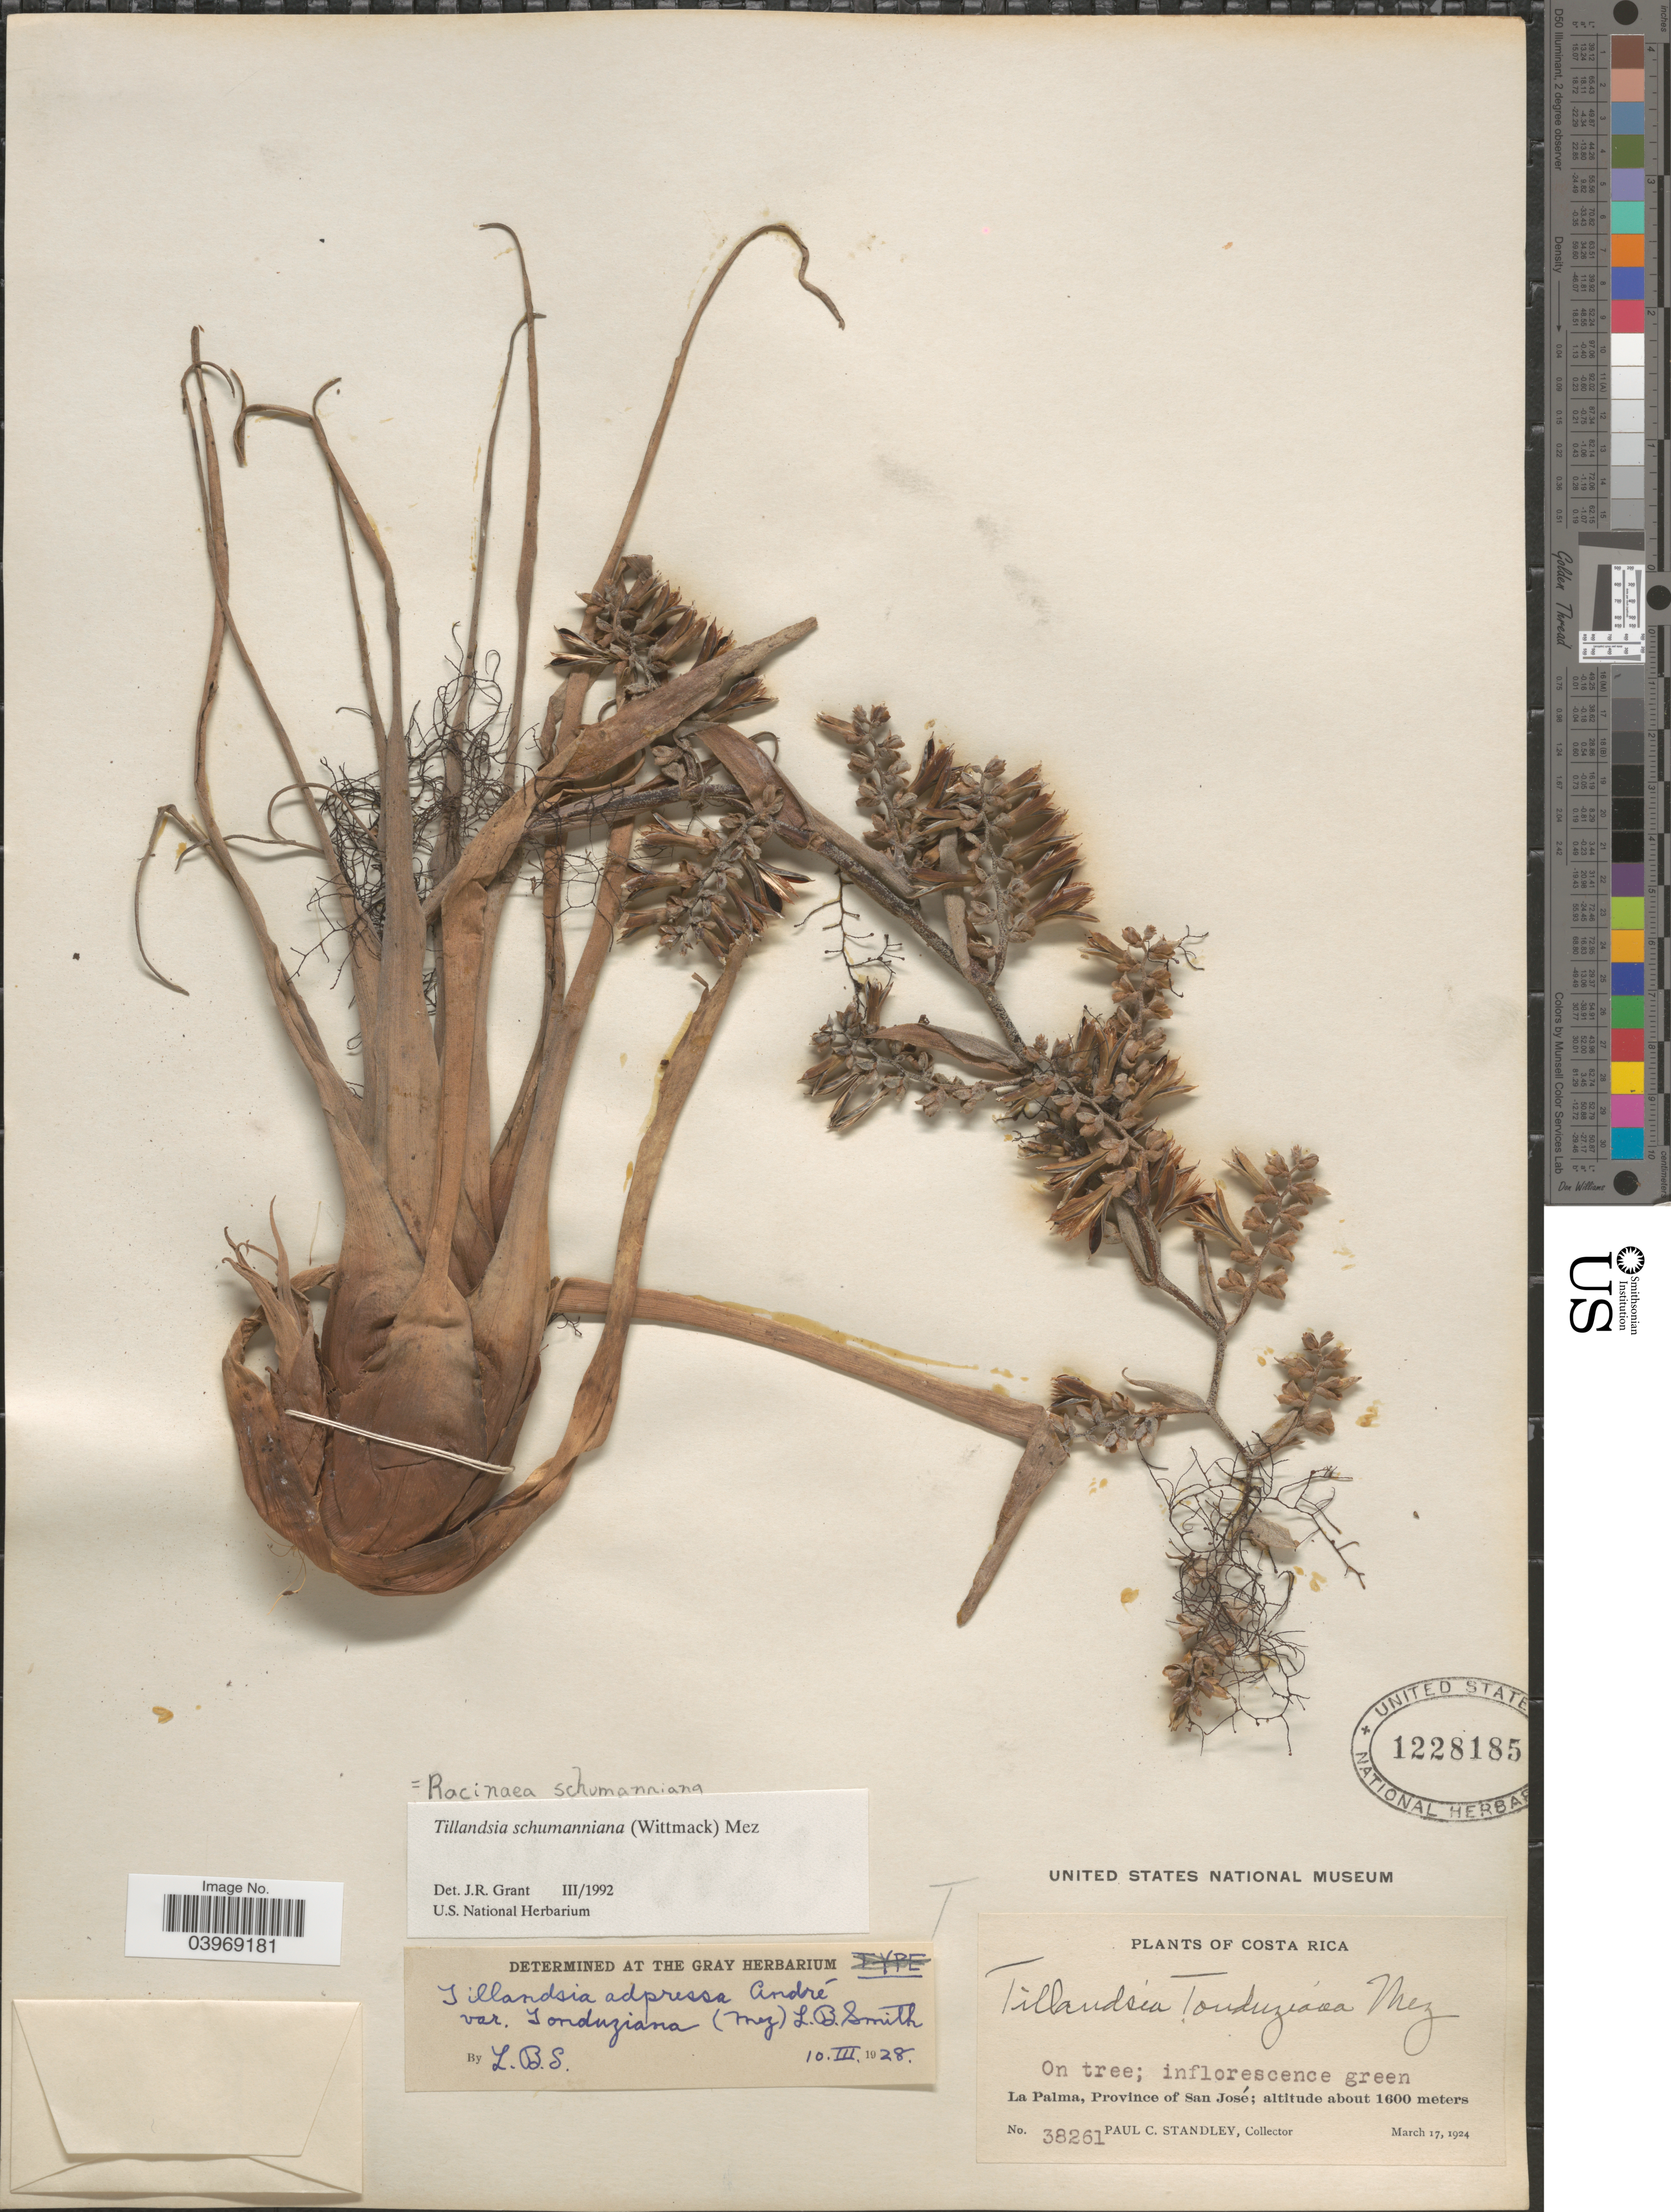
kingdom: Plantae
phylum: Tracheophyta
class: Liliopsida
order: Poales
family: Bromeliaceae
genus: Racinaea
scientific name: Racinaea schumanniana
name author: (Wittm.) J.R. Grant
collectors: P. C. Standley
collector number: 38261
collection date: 1924-03-17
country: Costa Rica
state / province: San José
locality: La Palma.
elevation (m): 1600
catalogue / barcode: US 1228185